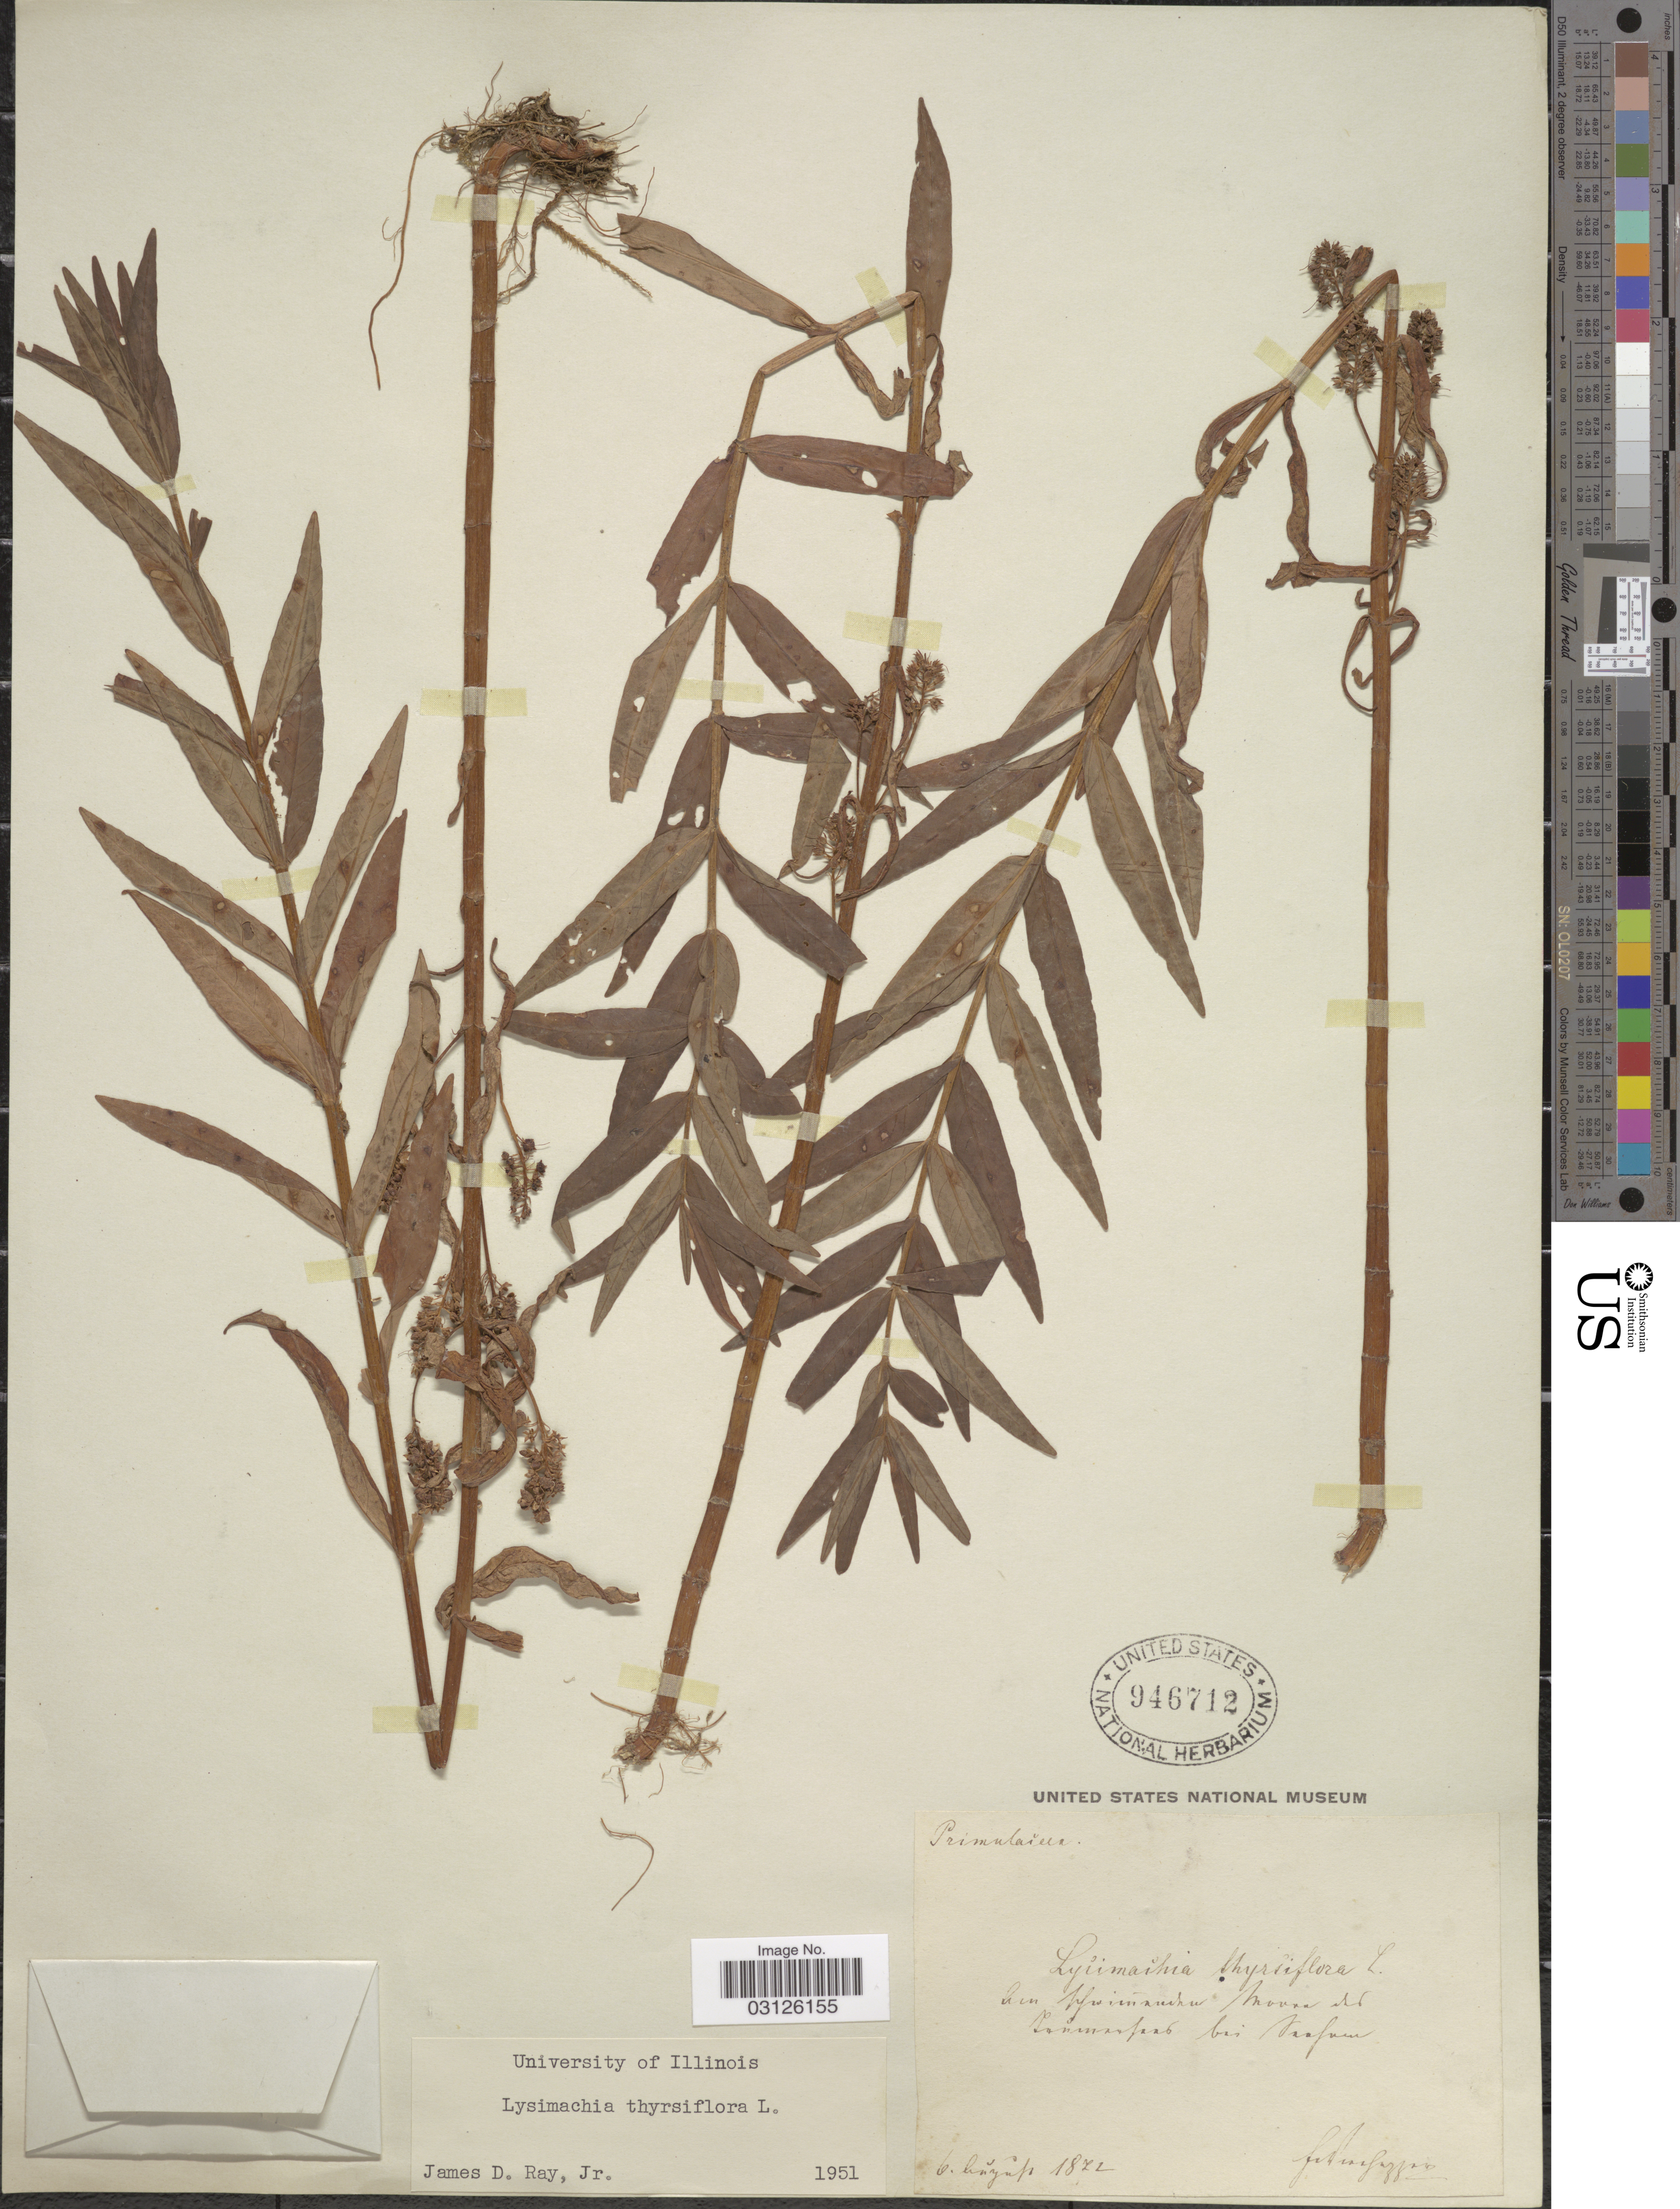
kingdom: Plantae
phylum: Tracheophyta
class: Magnoliopsida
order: Ericales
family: Primulaceae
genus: Lysimachia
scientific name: Lysimachia thyrsiflora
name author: L.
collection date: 1872-08-06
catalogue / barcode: US 946712